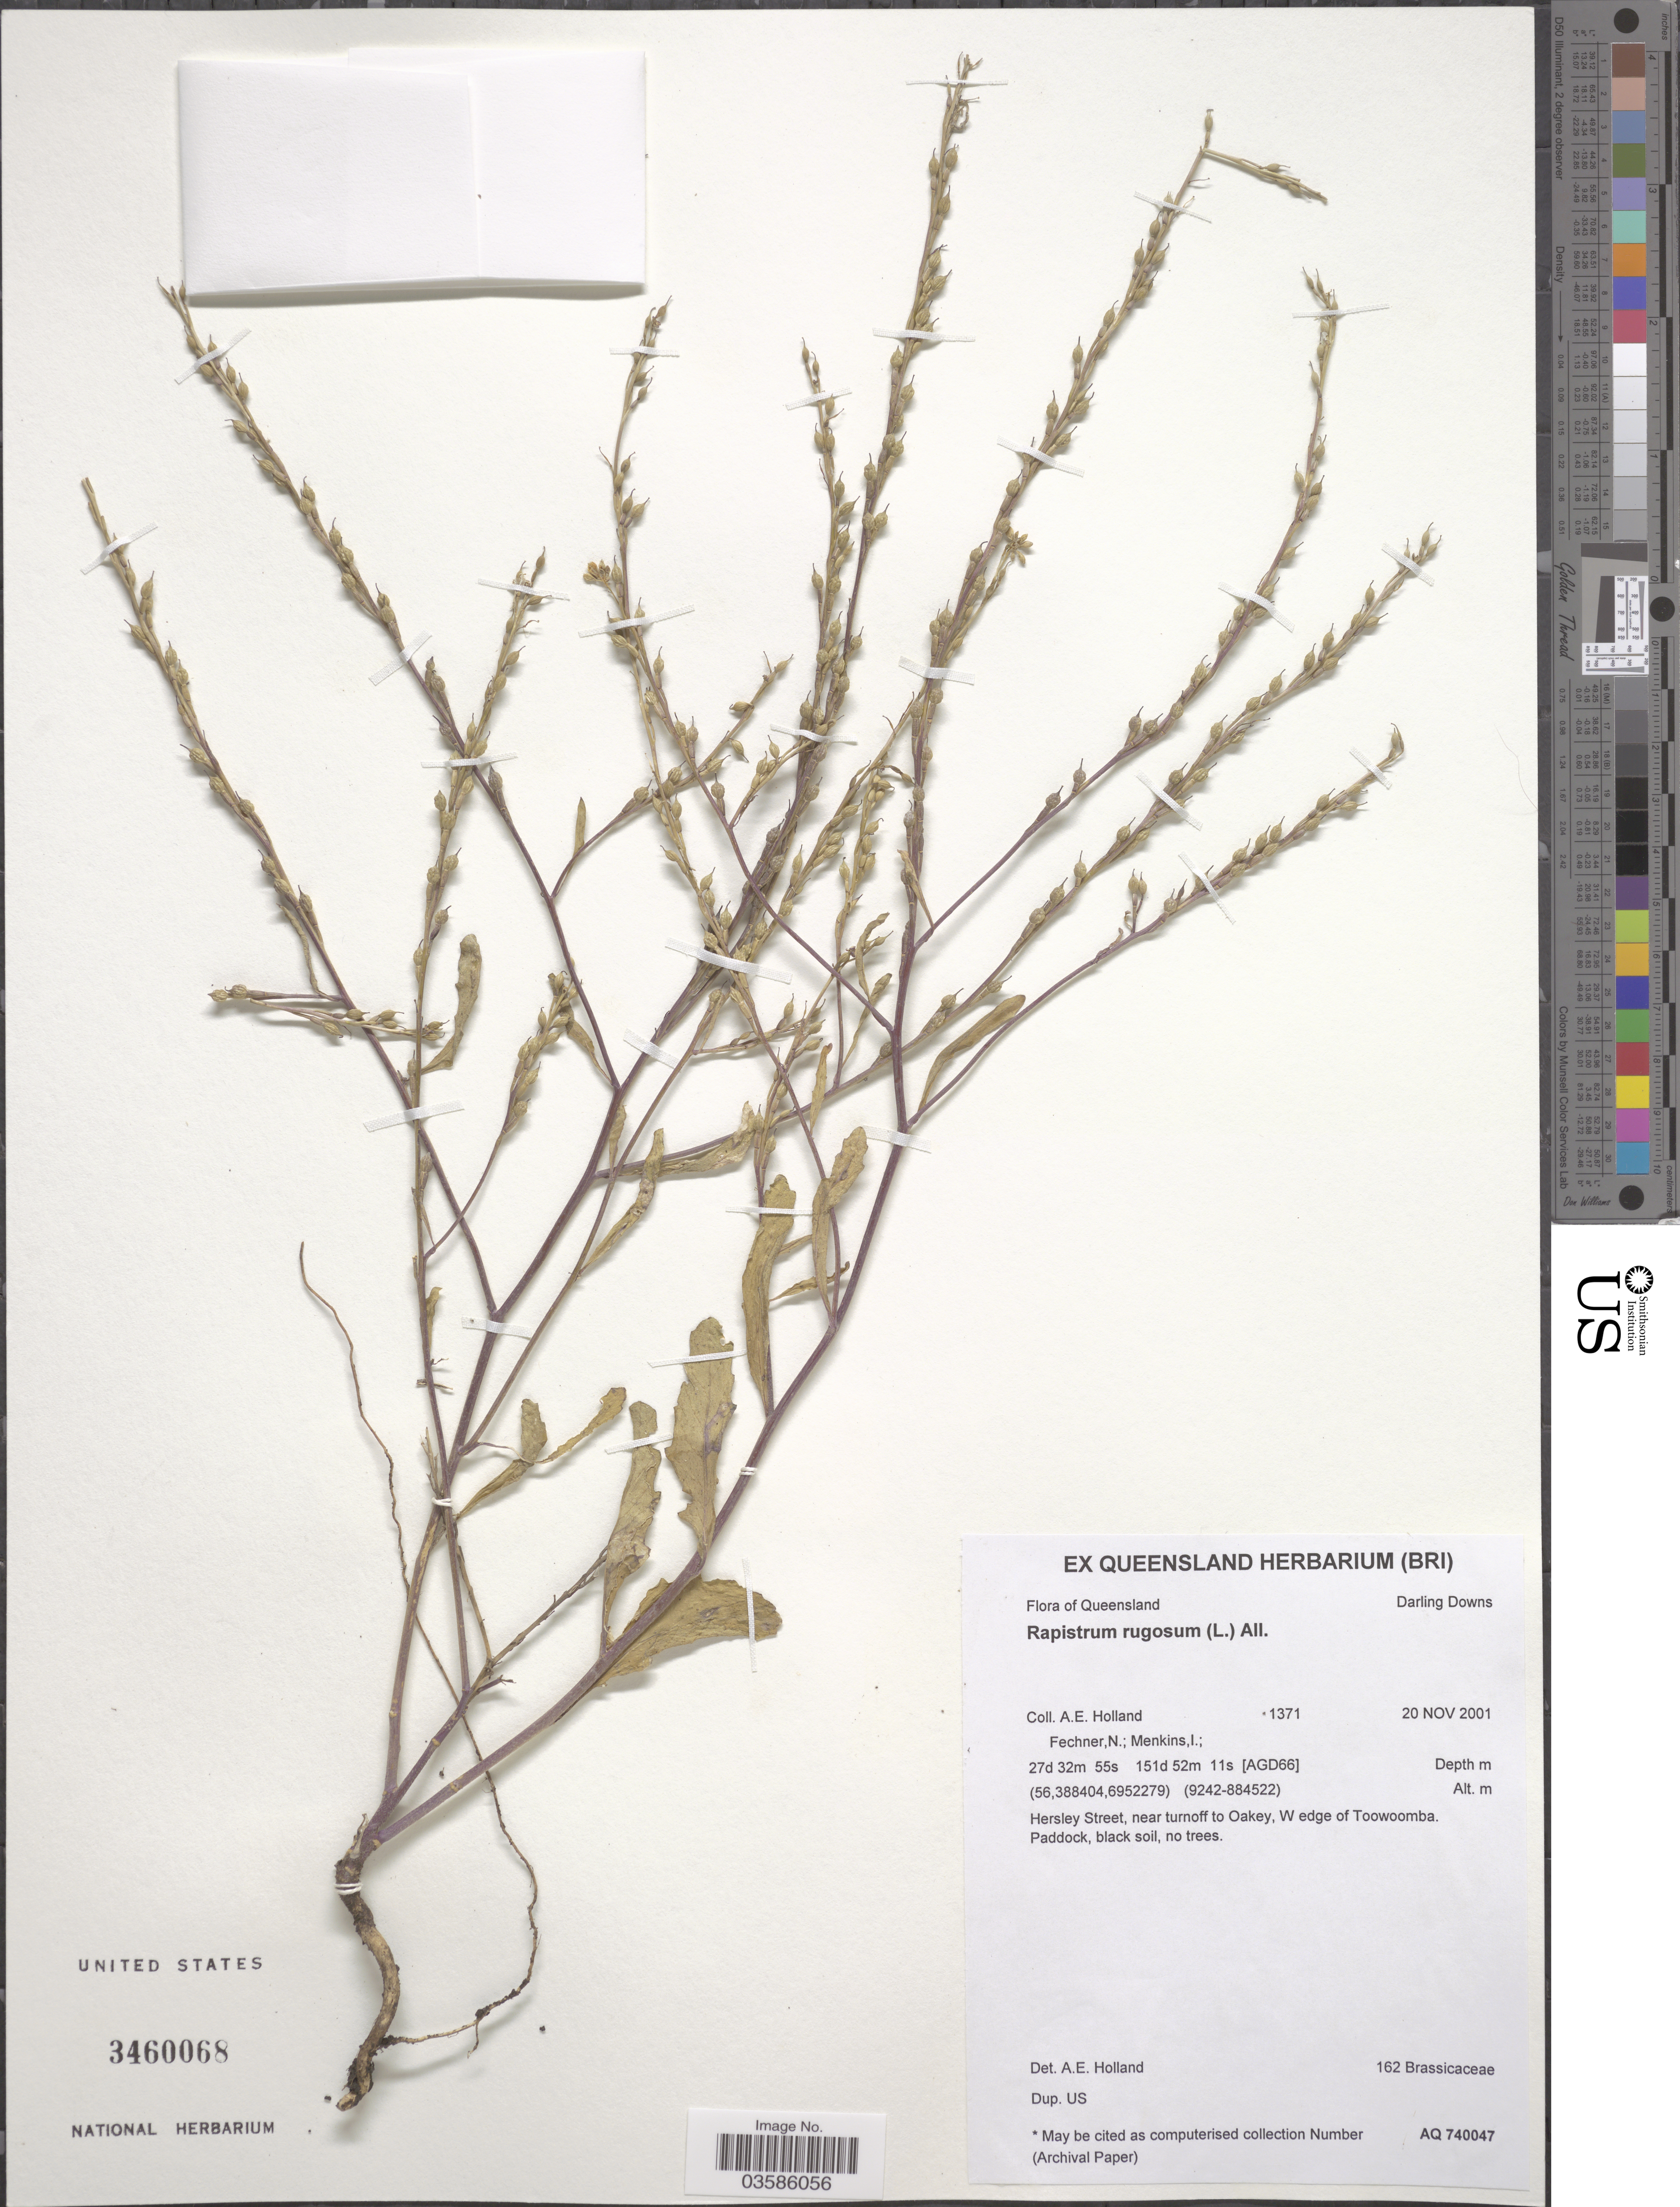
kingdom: Plantae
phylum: Tracheophyta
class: Magnoliopsida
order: Brassicales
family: Brassicaceae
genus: Rapistrum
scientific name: Rapistrum rugosum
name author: (L.) All.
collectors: A. Holland, N. Fechner & I. Menkins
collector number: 1371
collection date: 2001-11-20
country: Australia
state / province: Queensland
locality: Hersley Street, near turnoff to Oakey, W edge of Toowoomba.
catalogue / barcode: US 3460068